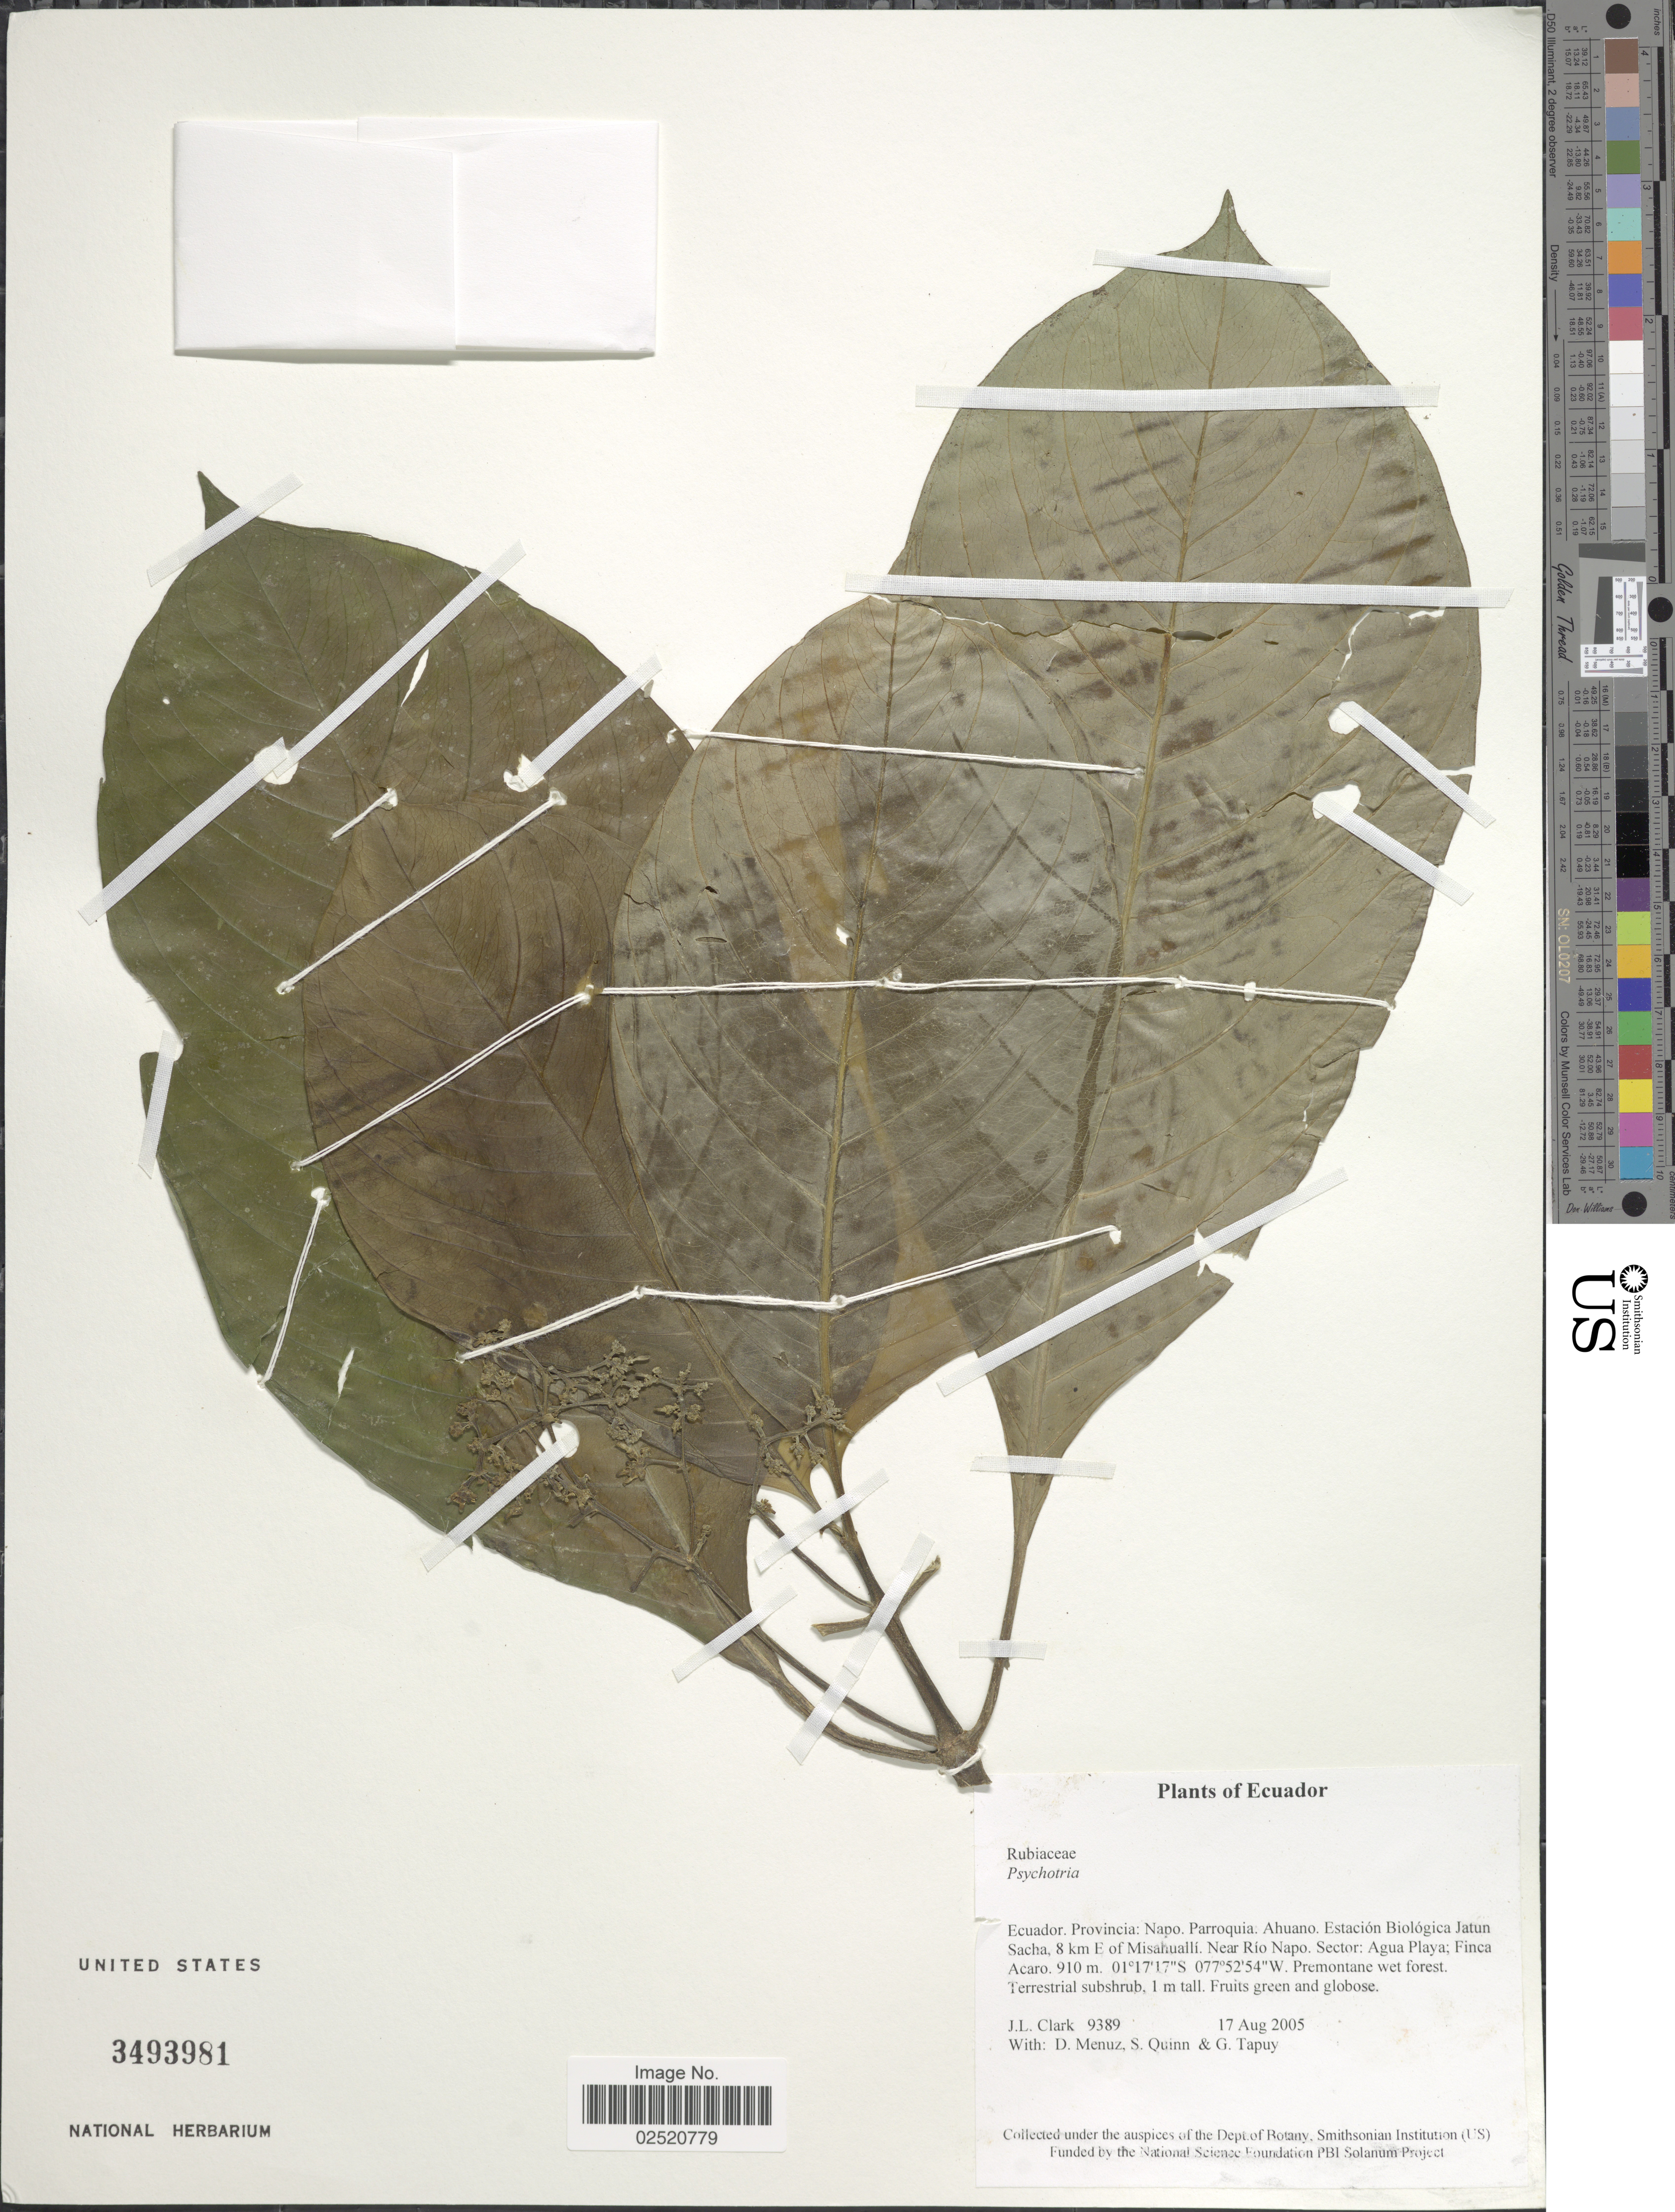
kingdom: Plantae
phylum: Tracheophyta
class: Magnoliopsida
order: Gentianales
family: Rubiaceae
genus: Psychotria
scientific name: Psychotria sp.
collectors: J. L. Clark, D. Menuz, S. Quinn, M. Katan & G. Tapuy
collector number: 9389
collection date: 2005-08-17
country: Ecuador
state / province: Napo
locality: Parroquio, Ahuano, Estacion Biologica Jatun Sacha, 8 km E of Misahualli, near Rio Napo,Sector: Agua Playa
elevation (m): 910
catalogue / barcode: US 3493981